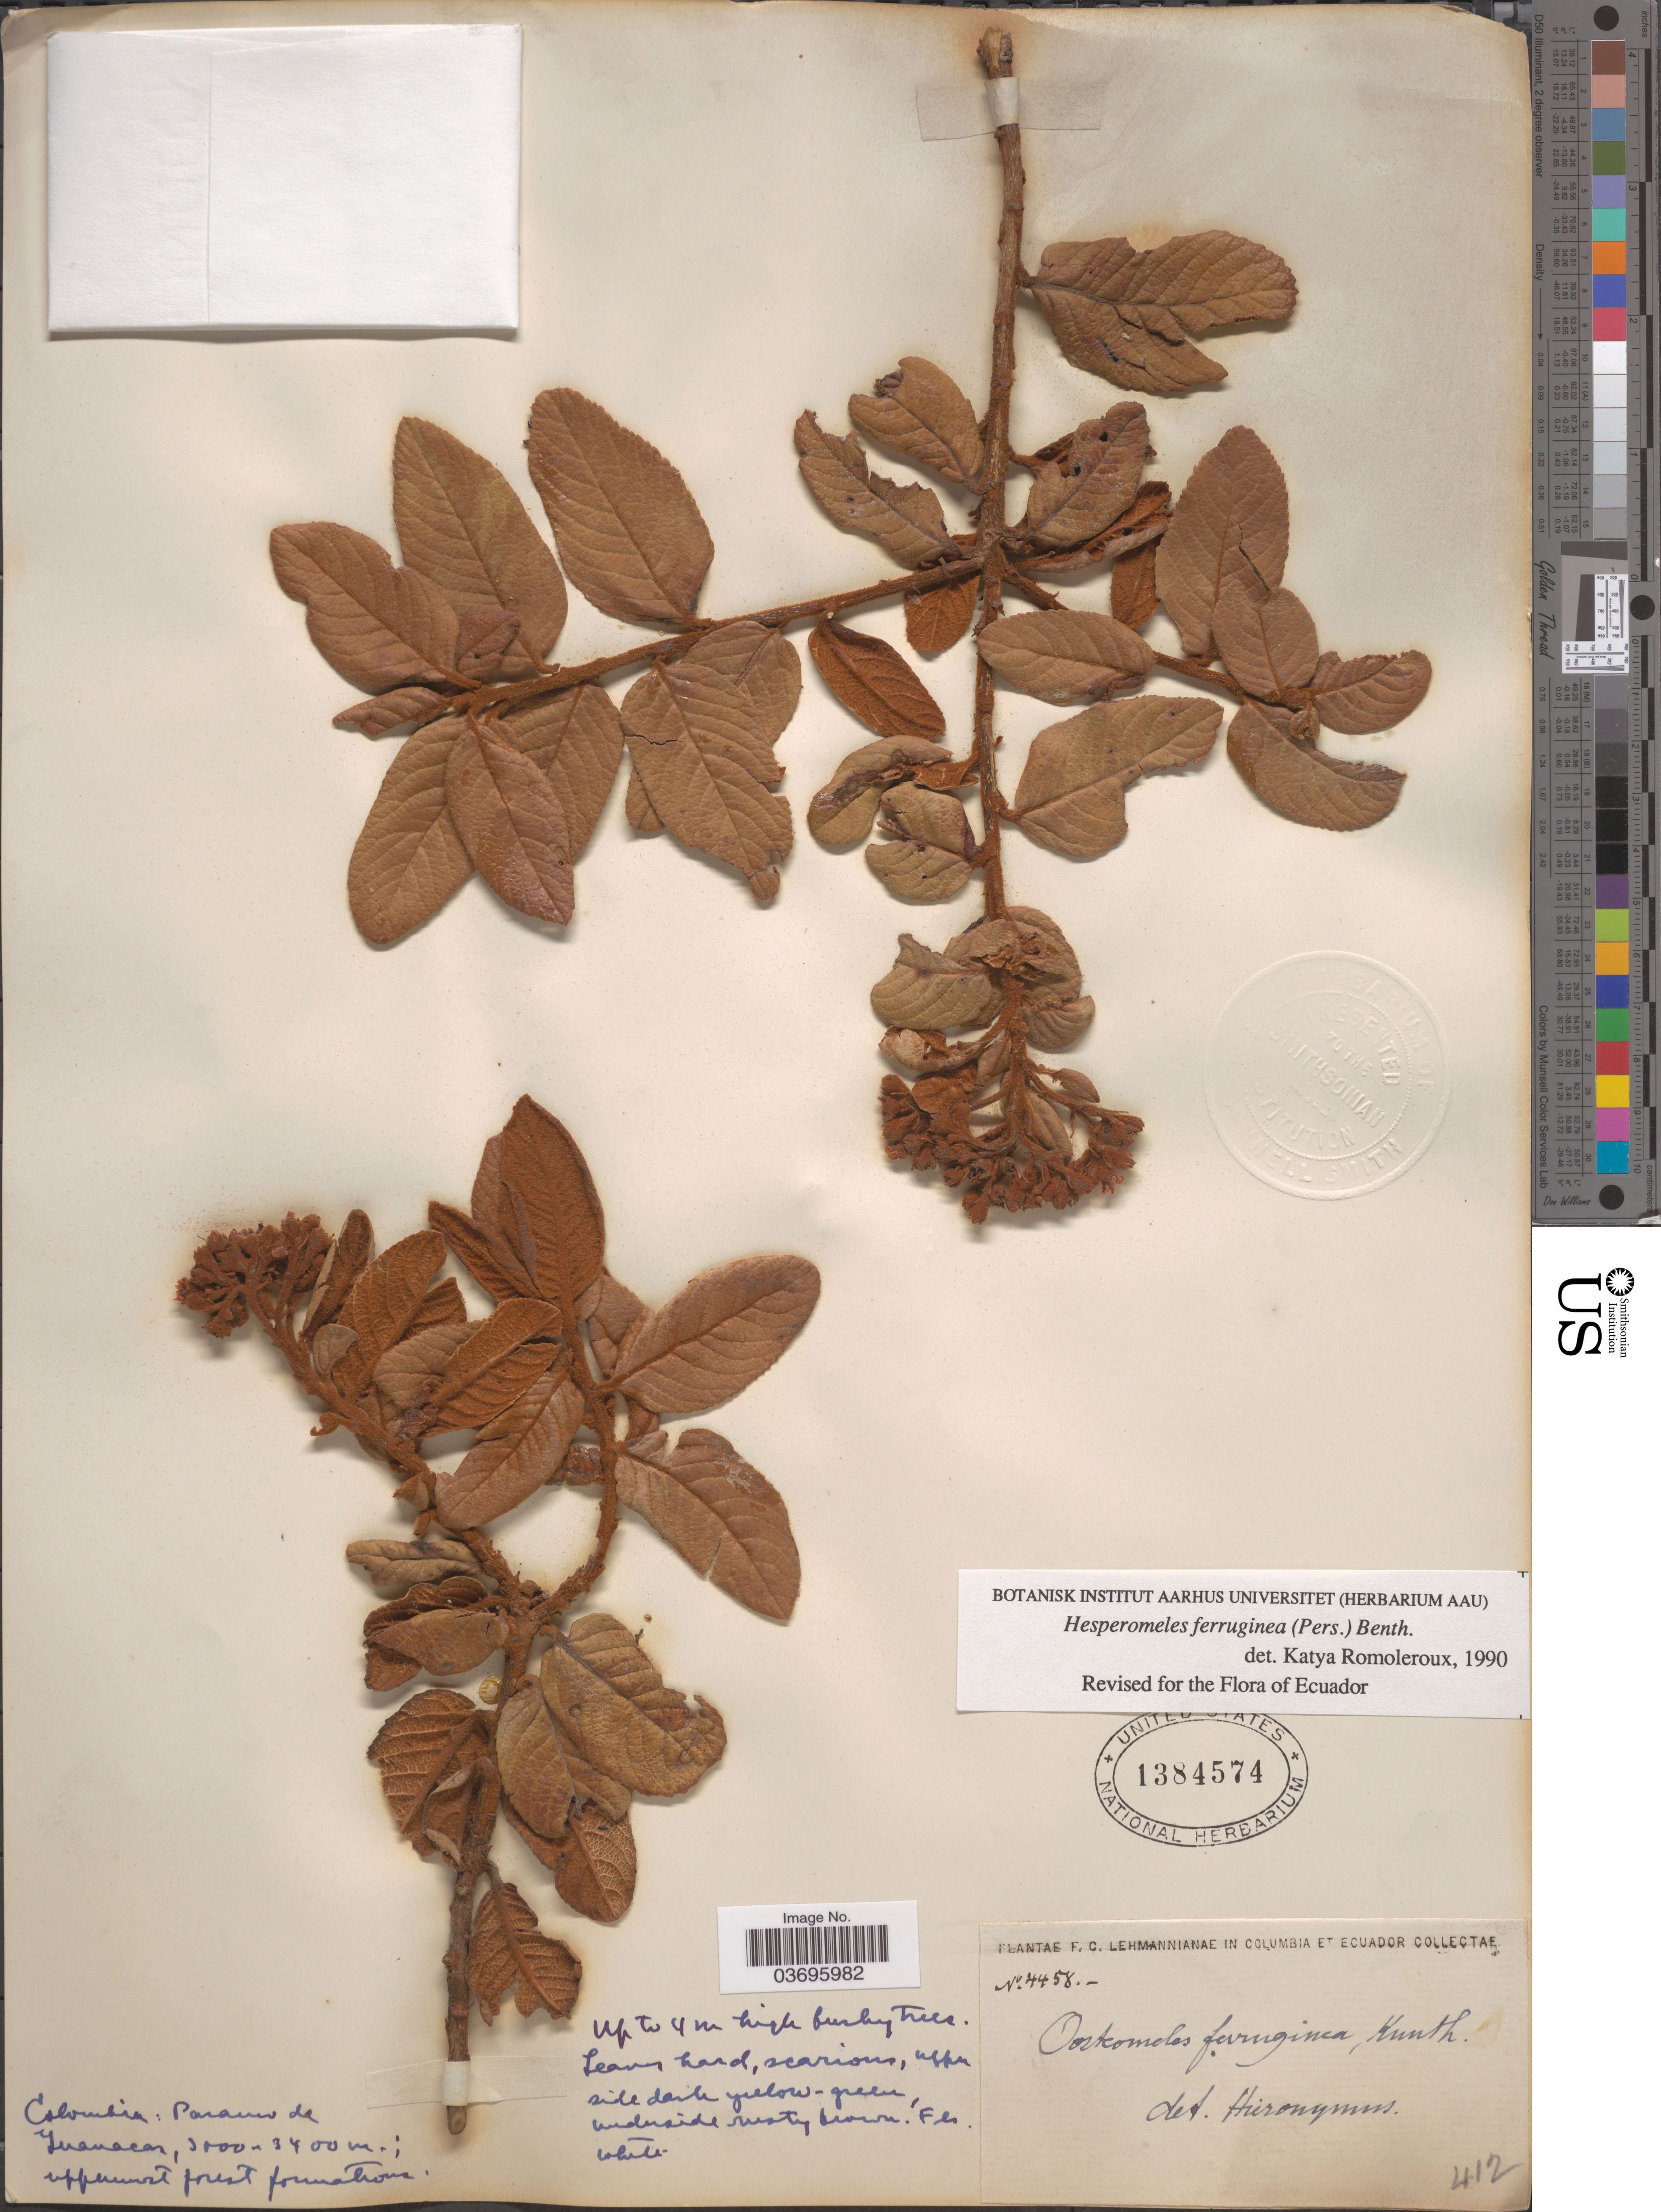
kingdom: Plantae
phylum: Tracheophyta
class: Magnoliopsida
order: Rosales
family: Rosaceae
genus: Hesperomeles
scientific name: Hesperomeles ferruginea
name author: (Juss. ex Pers.) Benth.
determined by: Romoleroux, K.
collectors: F. C. Lehmann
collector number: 4458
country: Colombia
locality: Paramo de Guanacas.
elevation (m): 3000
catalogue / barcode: US 1384574